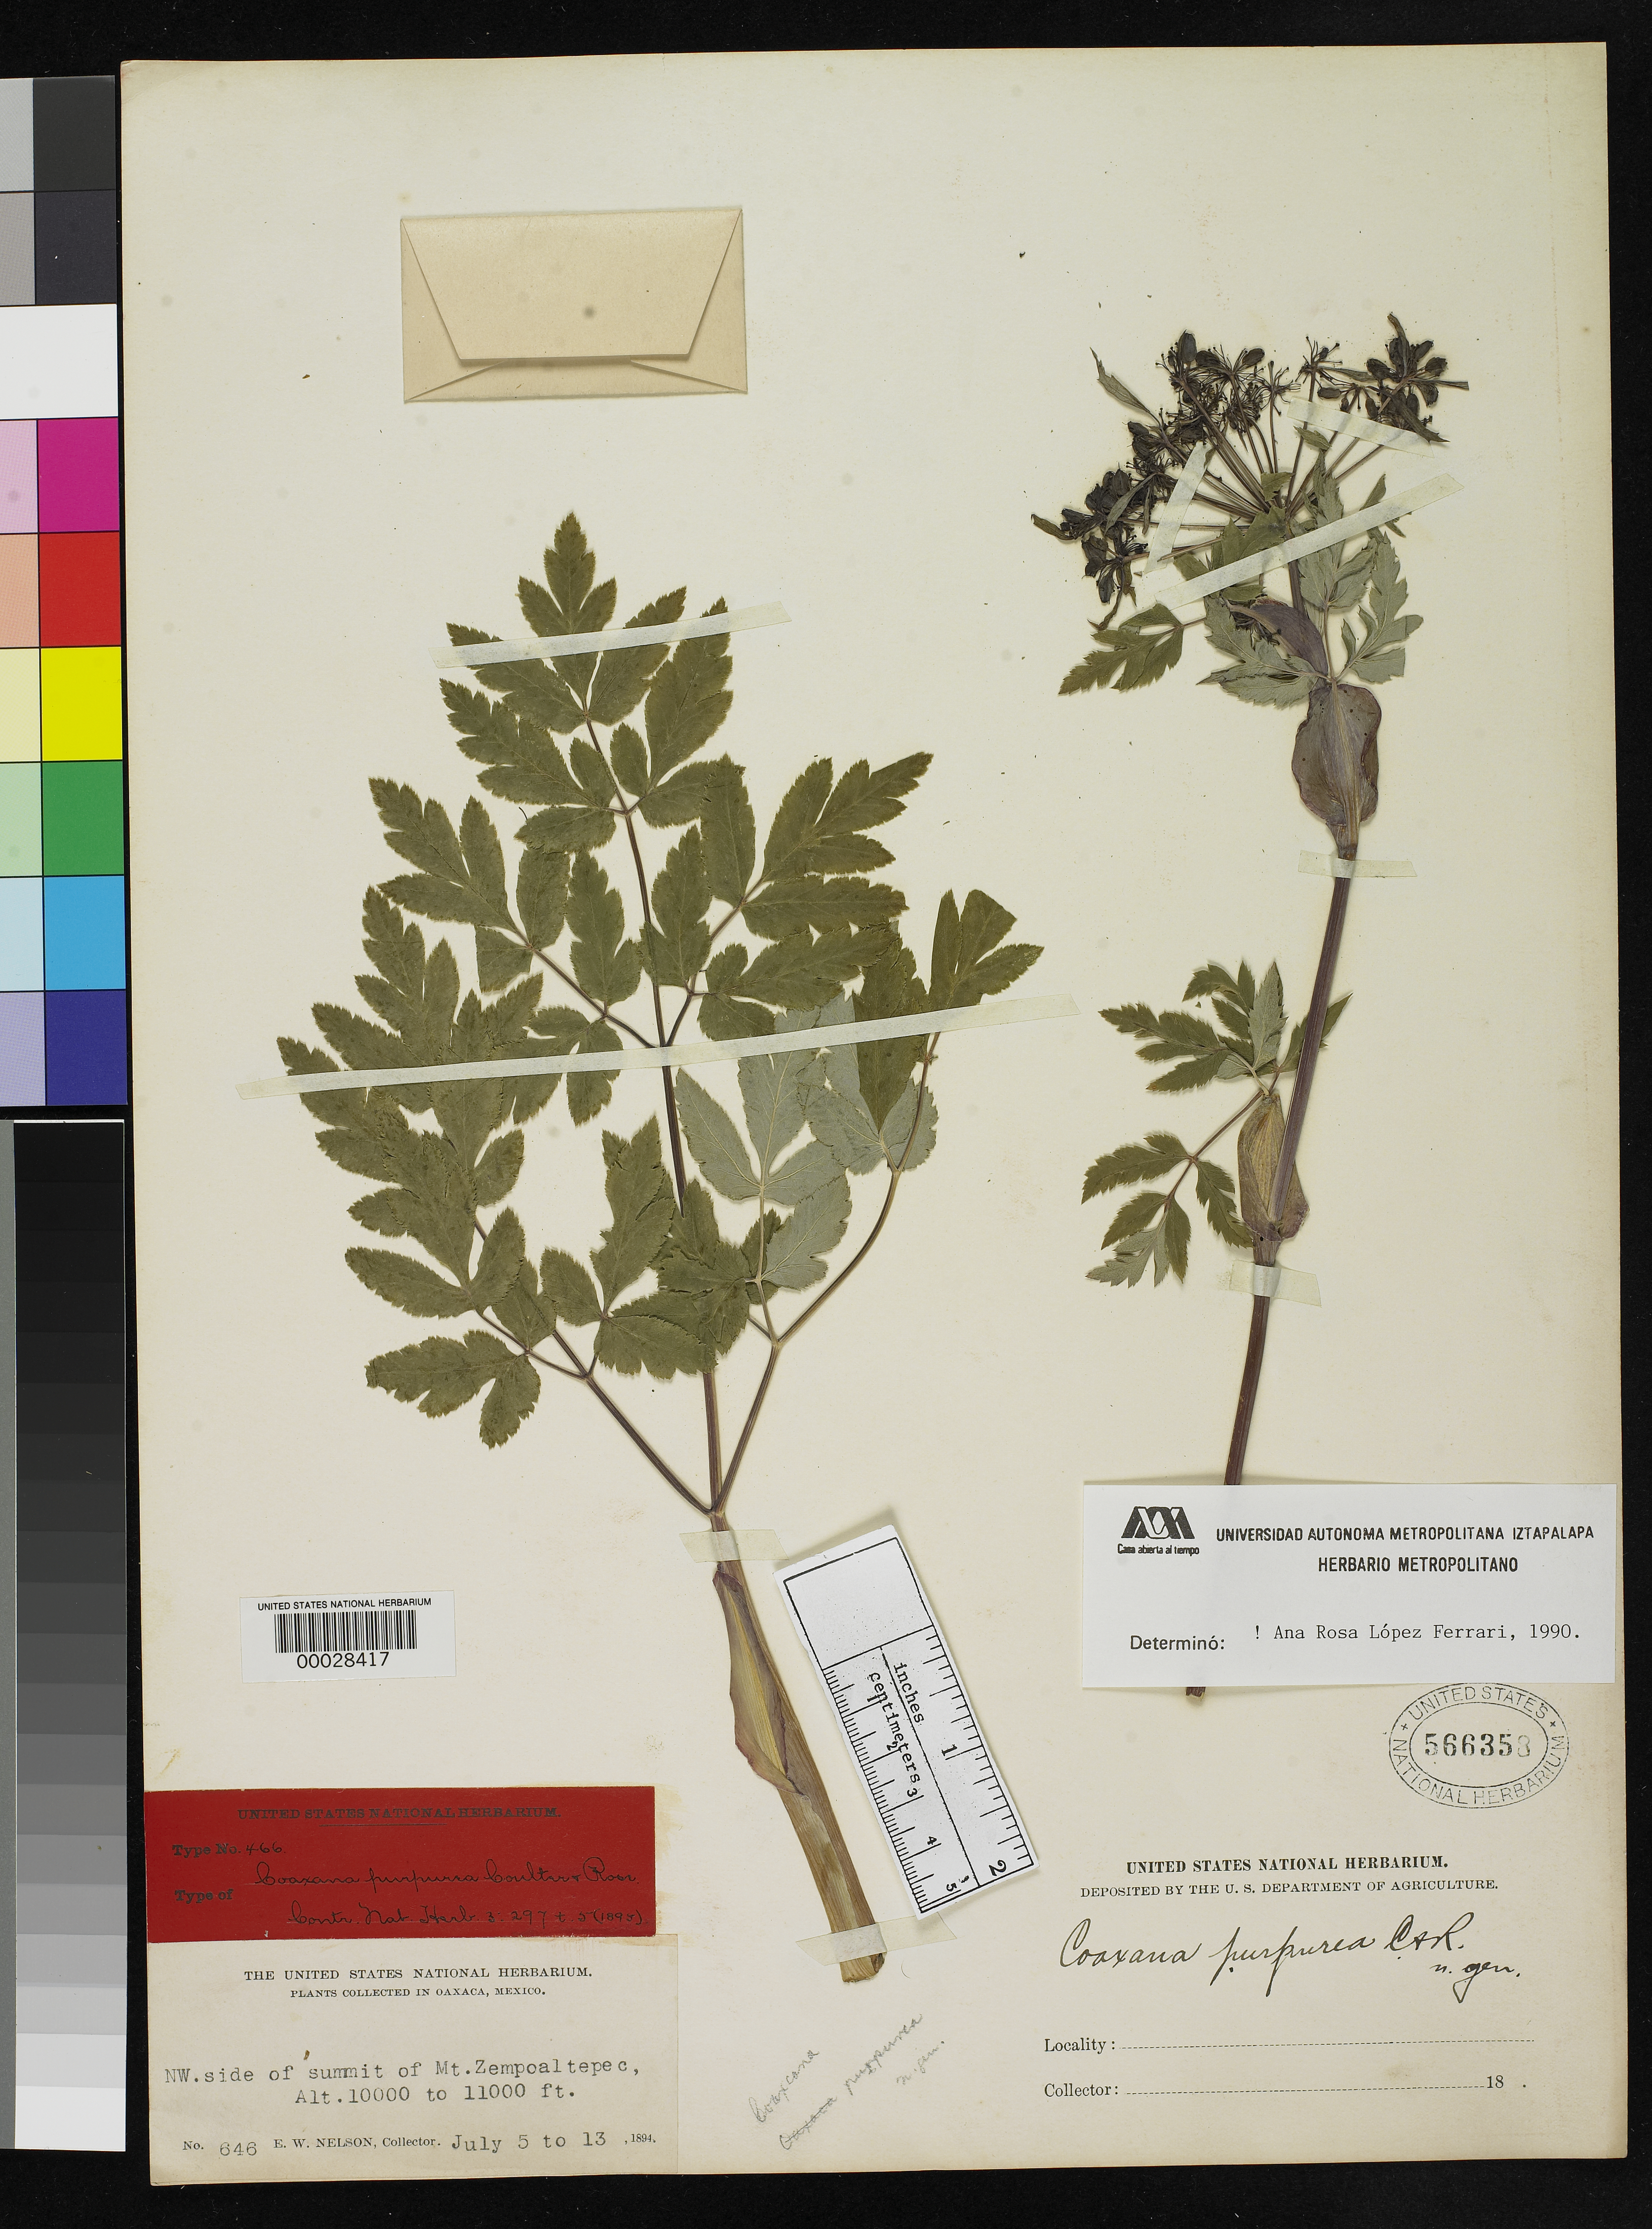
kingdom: Plantae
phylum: Tracheophyta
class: Magnoliopsida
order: Apiales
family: Apiaceae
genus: Coaxana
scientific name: Coaxana purpurea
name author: J.M. Coult.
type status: Type Collection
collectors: E. W. Nelson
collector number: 646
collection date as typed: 05 Jul 1894 to 13 Jul 1894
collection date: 1894-07-05/1894-07-13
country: Mexico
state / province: Oaxaca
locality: NW side of Mt. Zempoaltepec.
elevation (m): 3048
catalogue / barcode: US 566358